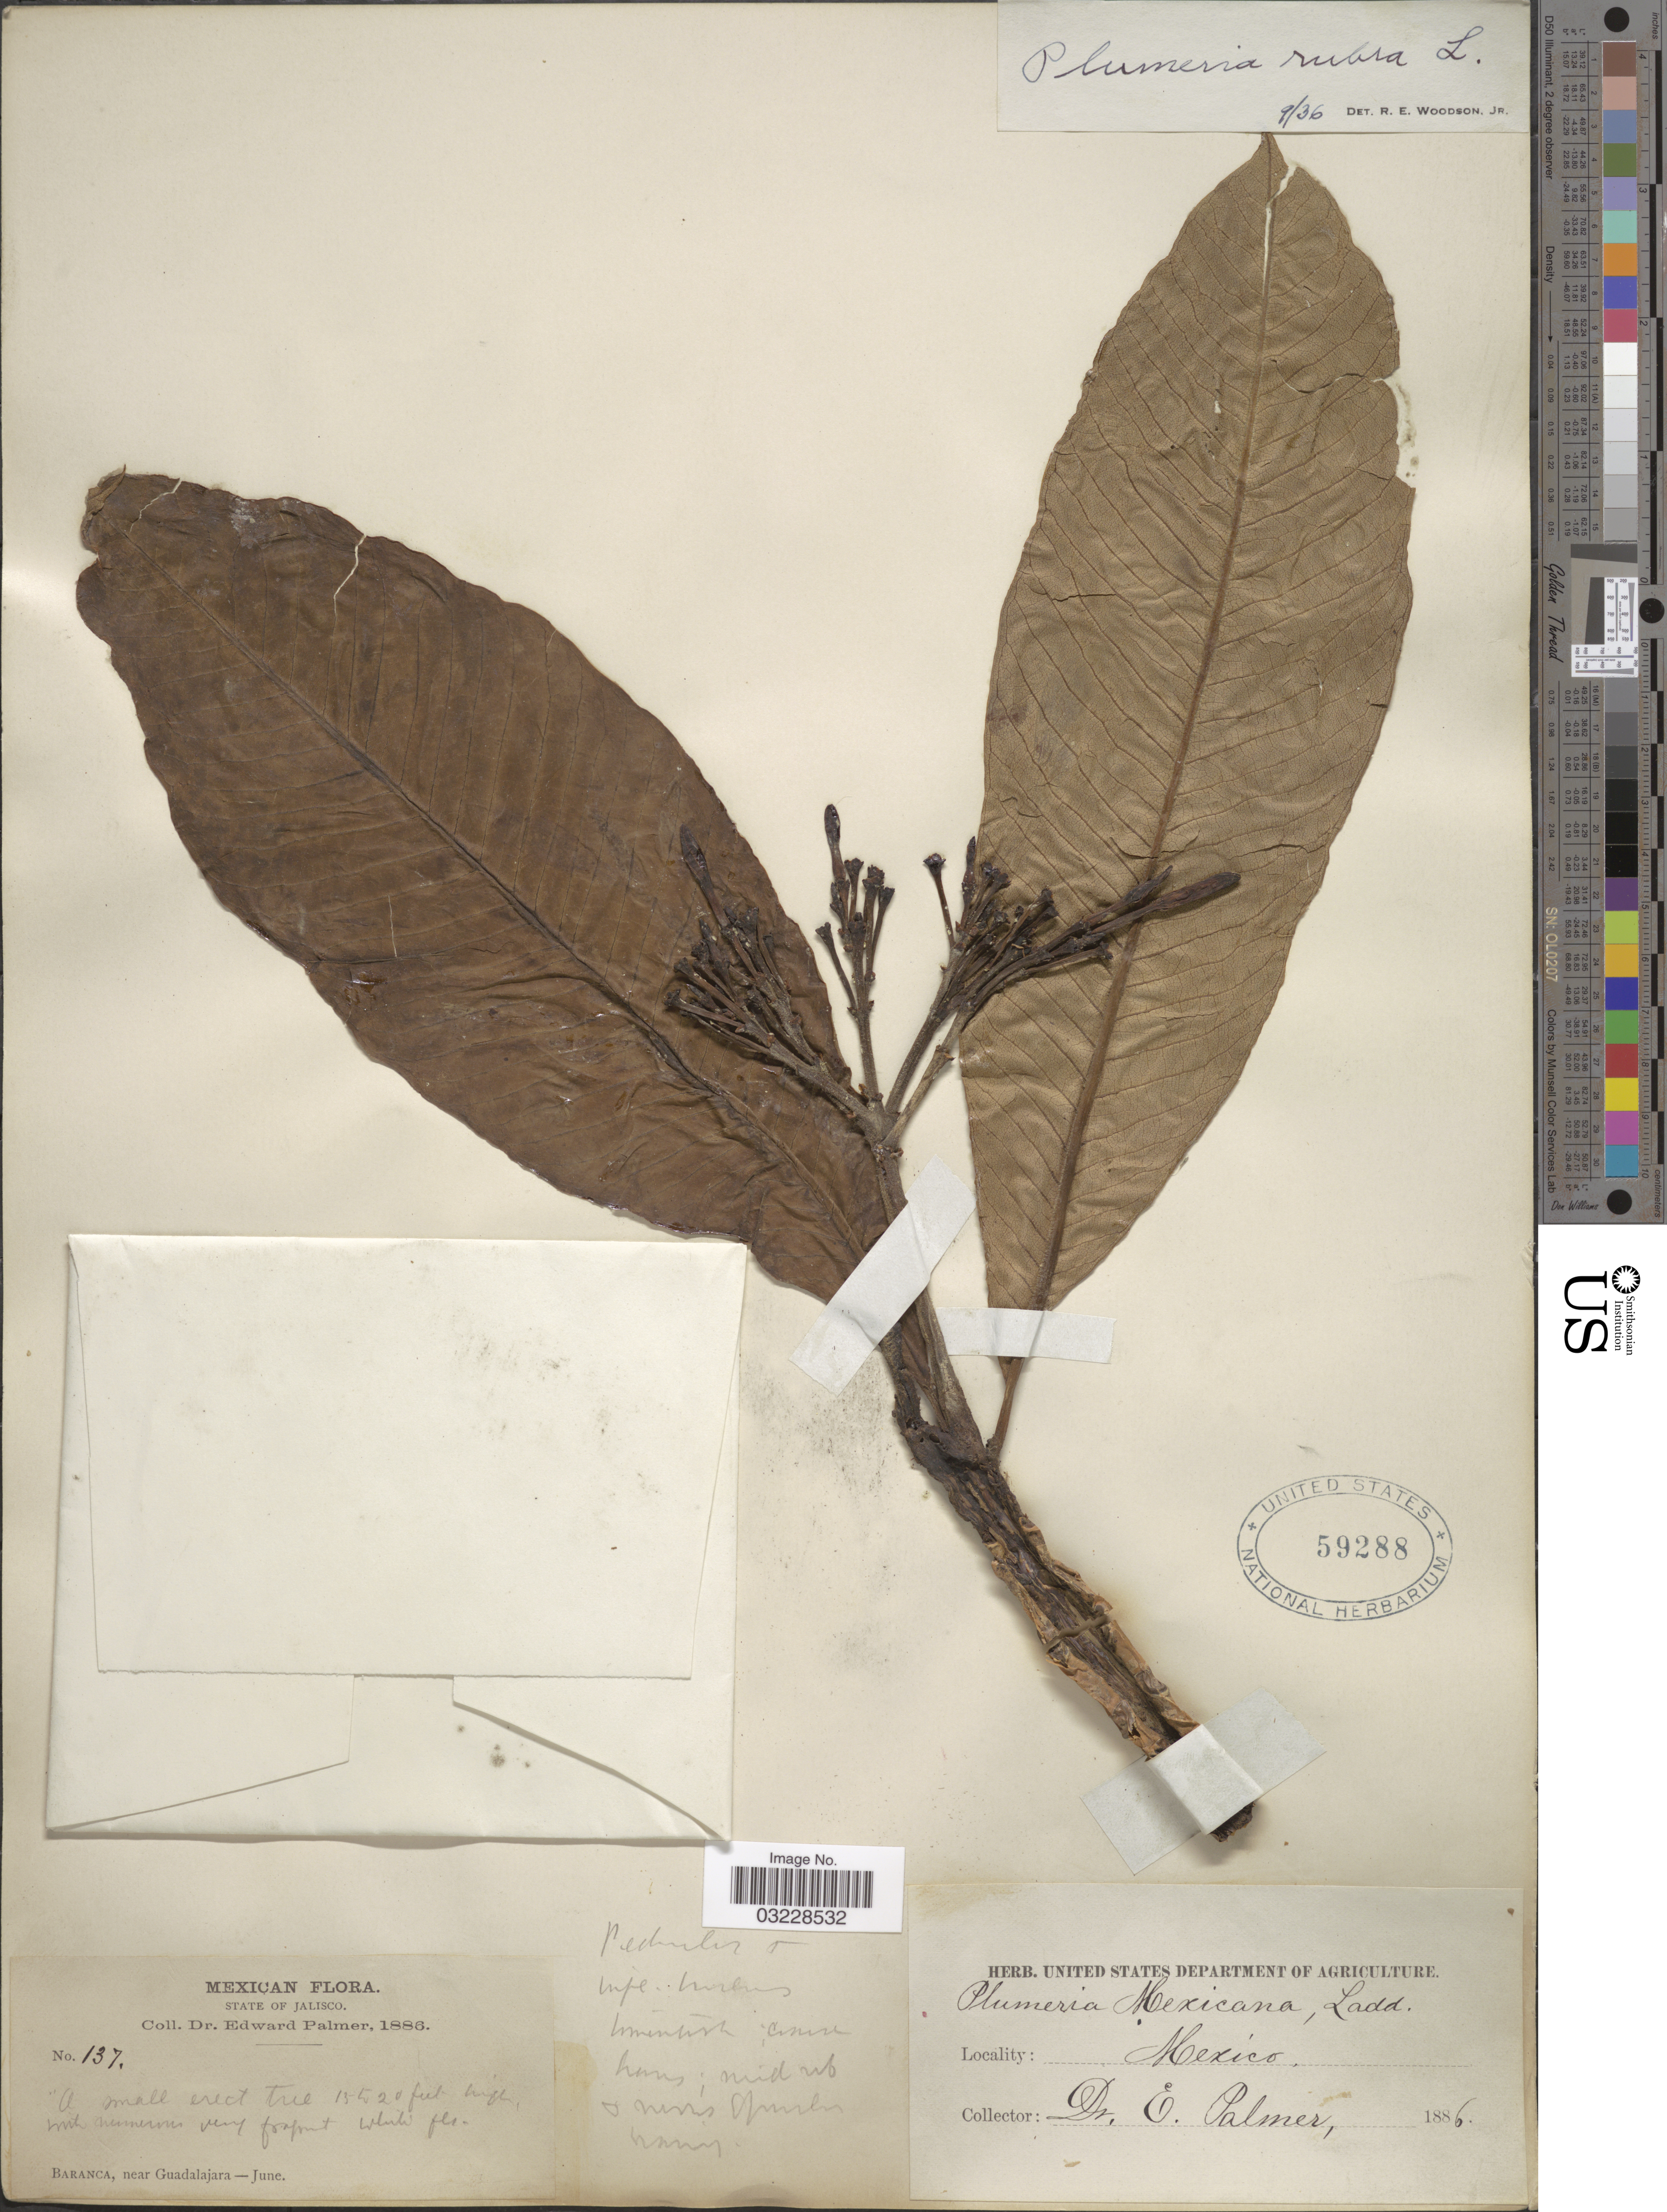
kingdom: Plantae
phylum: Tracheophyta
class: Magnoliopsida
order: Gentianales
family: Apocynaceae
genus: Plumeria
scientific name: Plumeria rubra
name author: L.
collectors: E. Palmer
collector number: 137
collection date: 1886-06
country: Mexico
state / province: Jalisco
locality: Baranca, near Guadalajara.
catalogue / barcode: US 59288